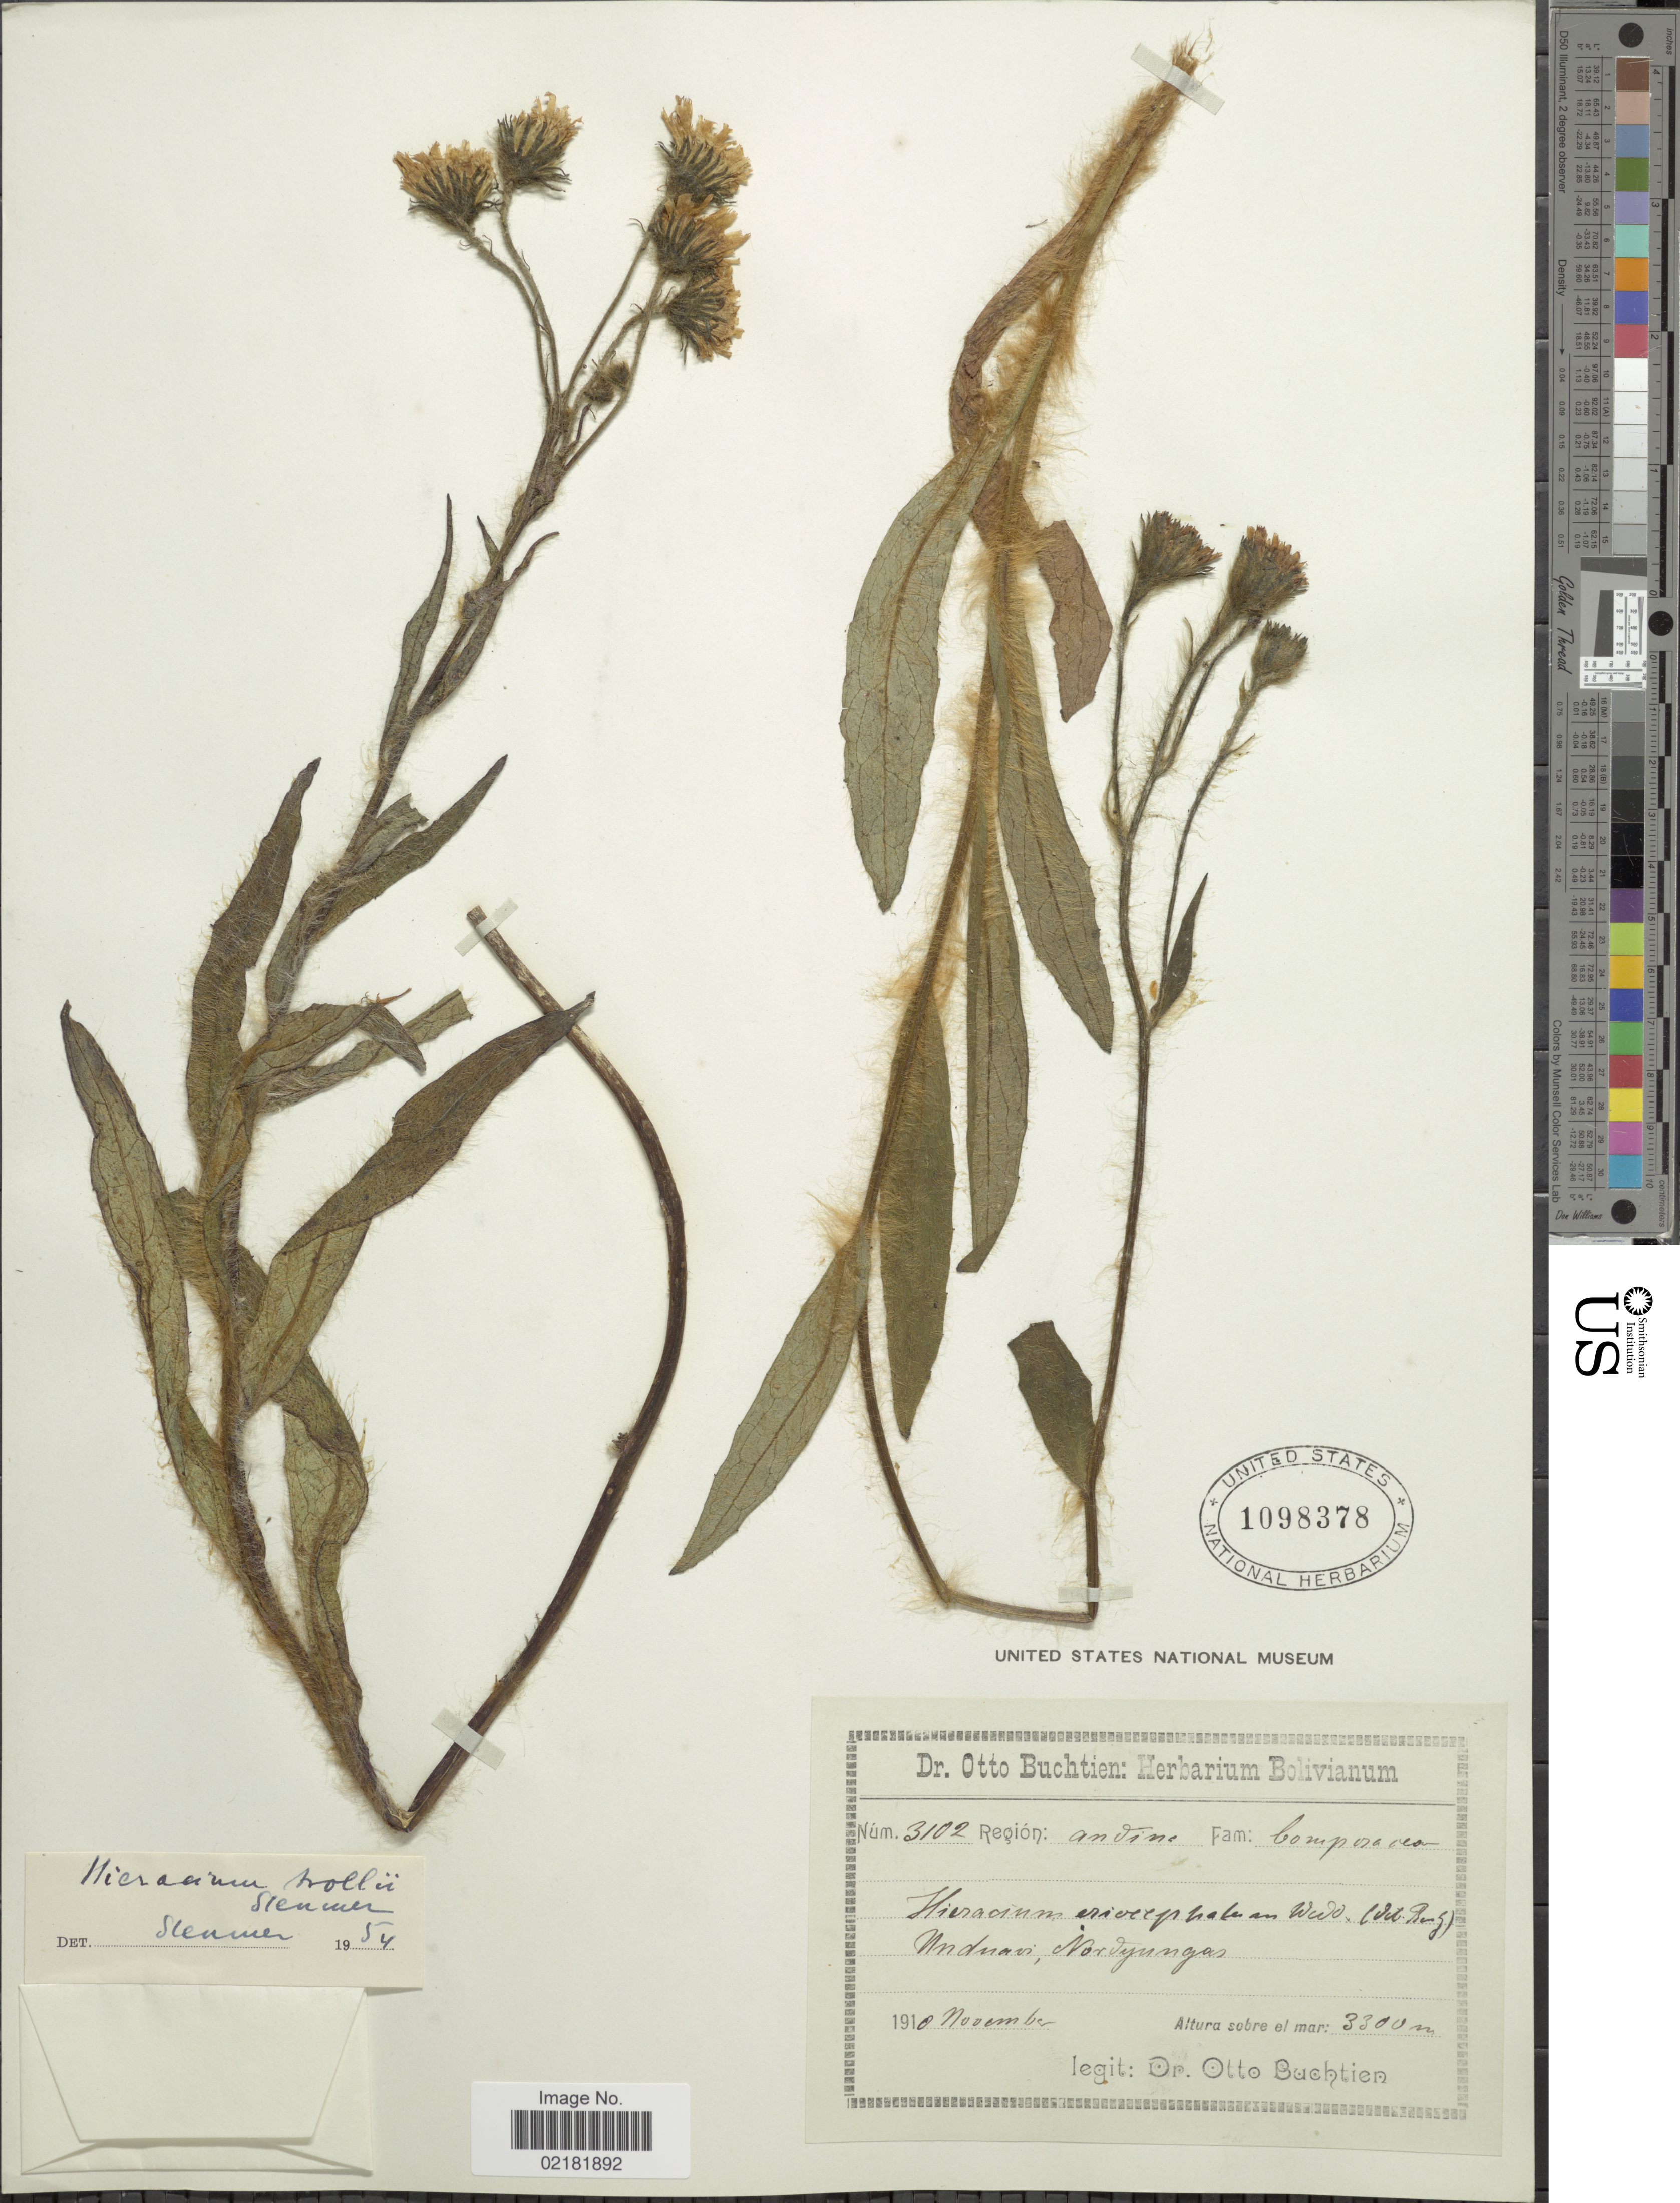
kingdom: Plantae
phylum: Tracheophyta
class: Magnoliopsida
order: Asterales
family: Asteraceae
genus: Hieracium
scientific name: Hieracium trollii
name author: Sleumer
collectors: O. Buchtien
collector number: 3102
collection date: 1910-11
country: Bolivia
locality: Unduavi, Nordyungas, region andine.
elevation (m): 3300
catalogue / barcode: US 1098378